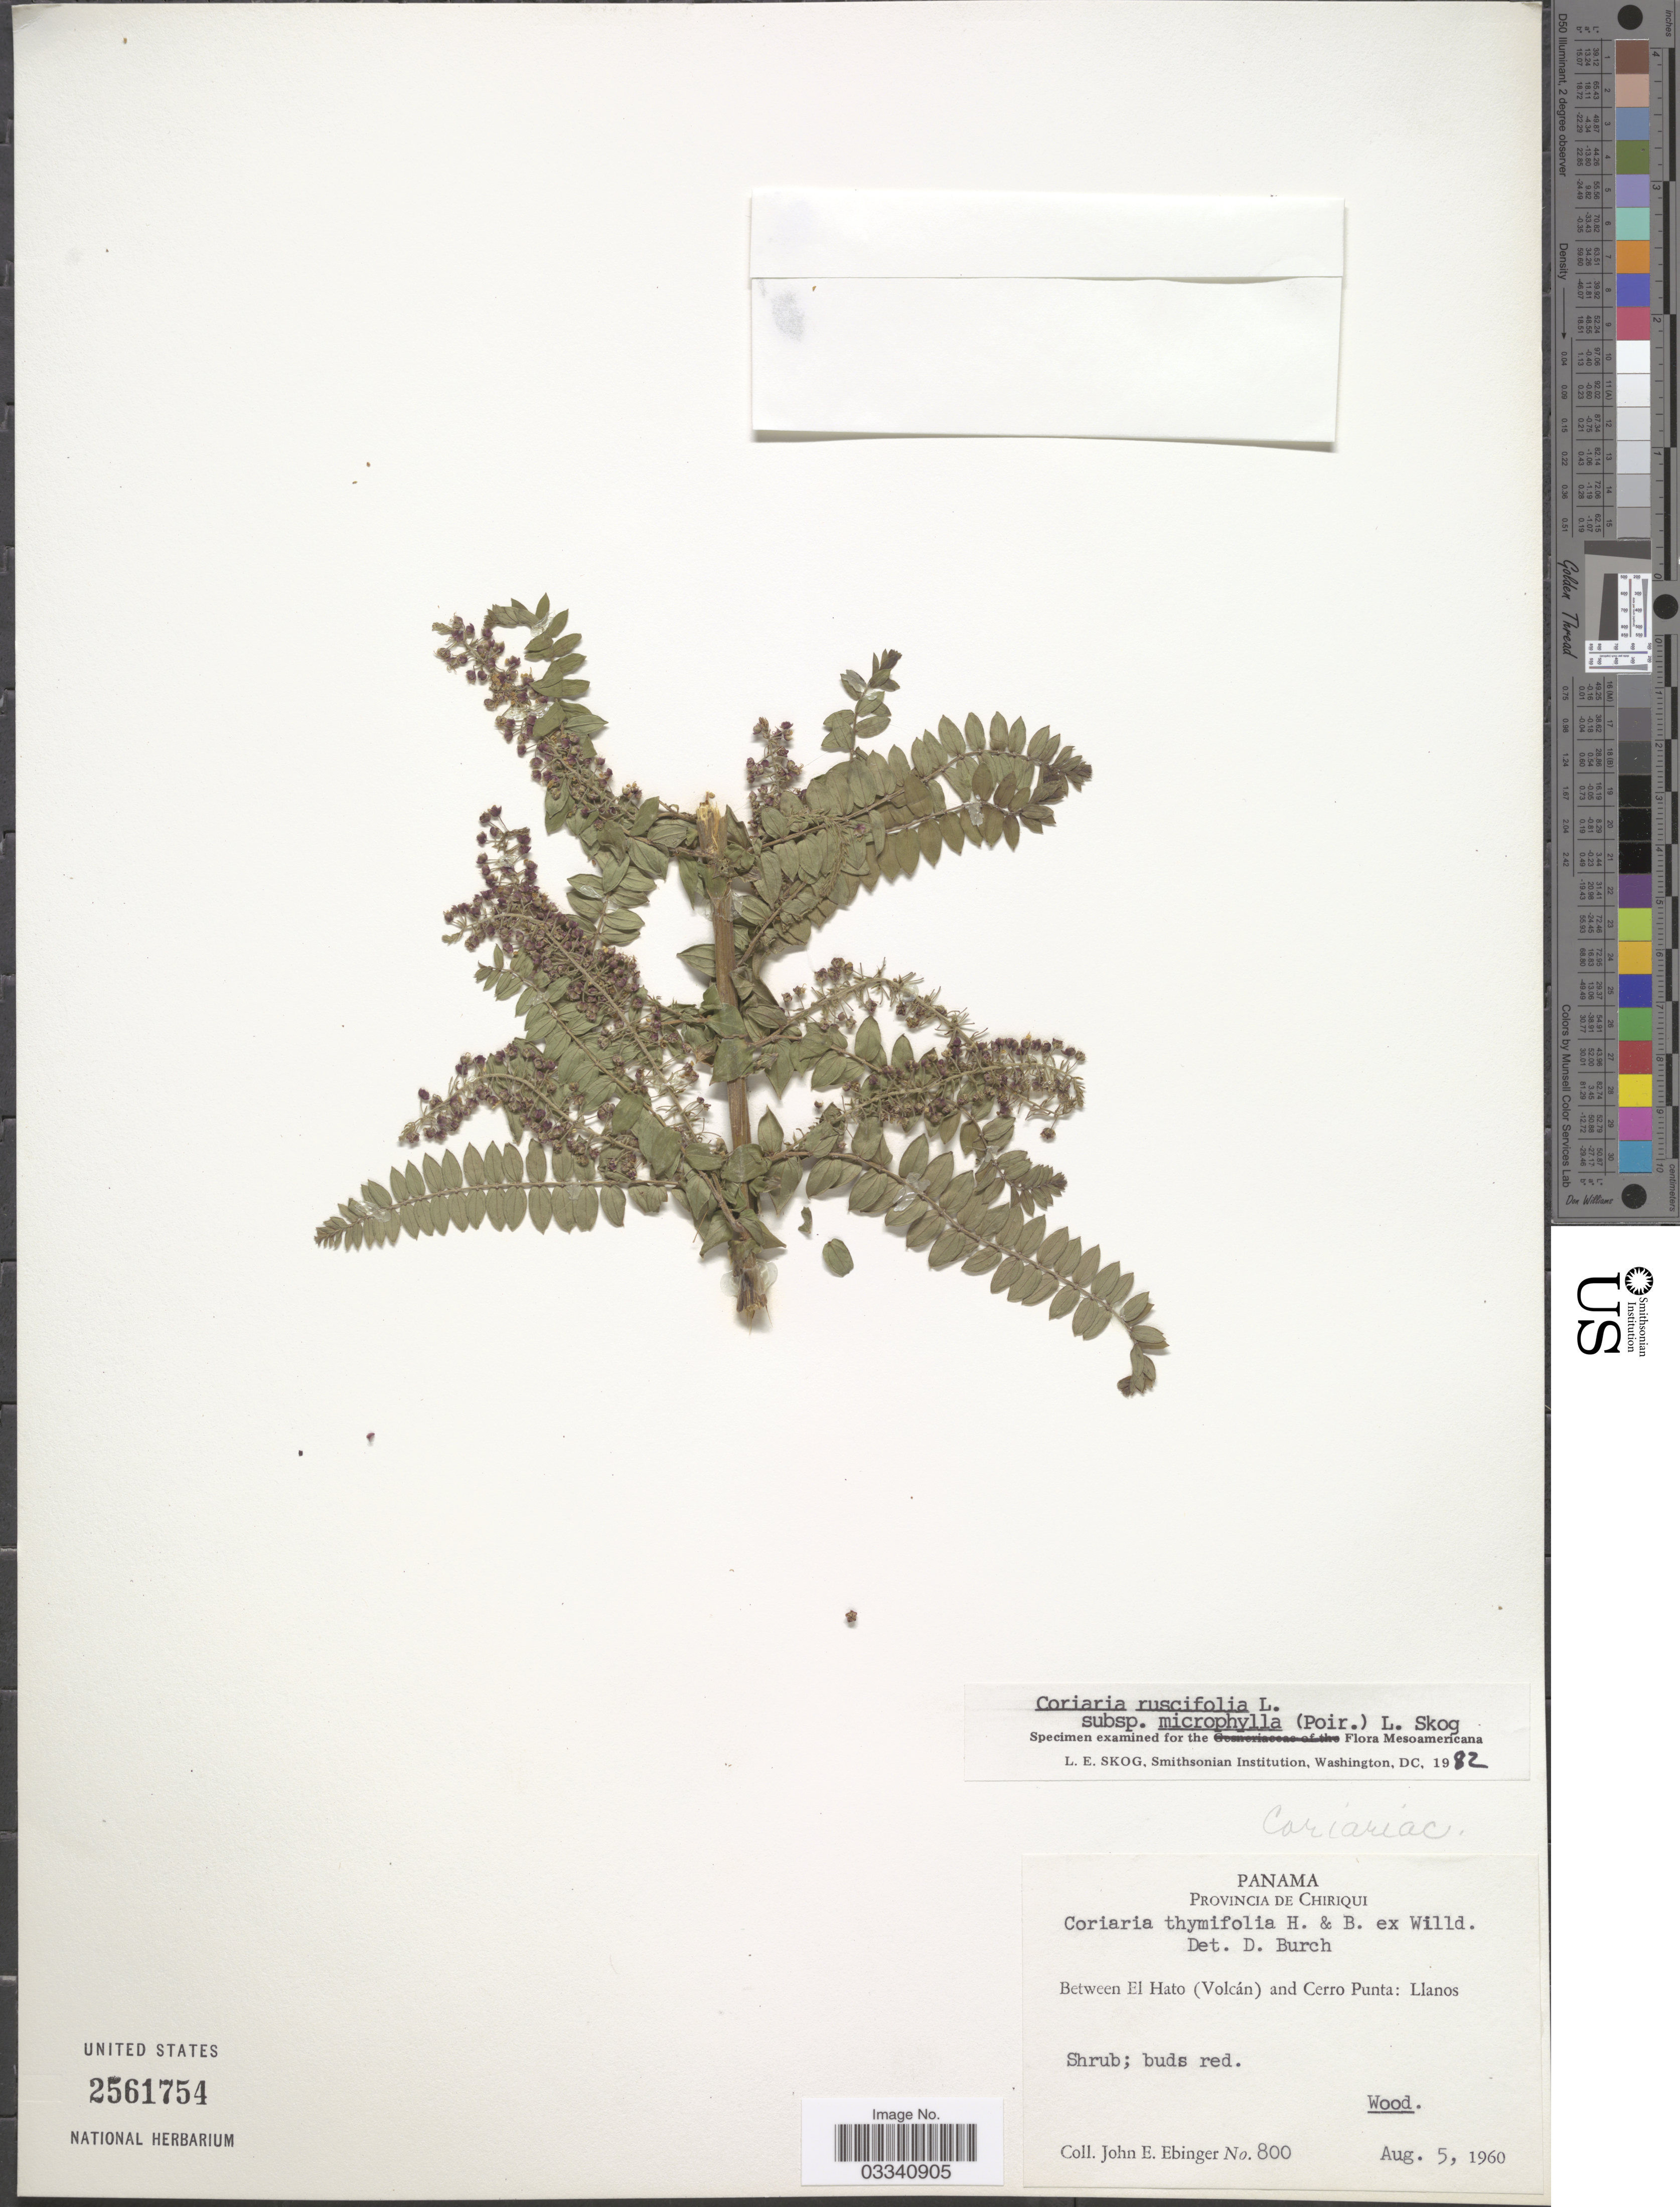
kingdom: Plantae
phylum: Tracheophyta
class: Magnoliopsida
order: Cucurbitales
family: Coriariaceae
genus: Coriaria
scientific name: Coriaria ruscifolia subsp. microphylla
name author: (Poir.) L.E. Skog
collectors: J. Ebinger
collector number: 800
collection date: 1960-08-05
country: Panama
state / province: Chiriqui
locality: Between El Hato (Volcán) and Cerro Punta: Llanos.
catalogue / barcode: US 2561754